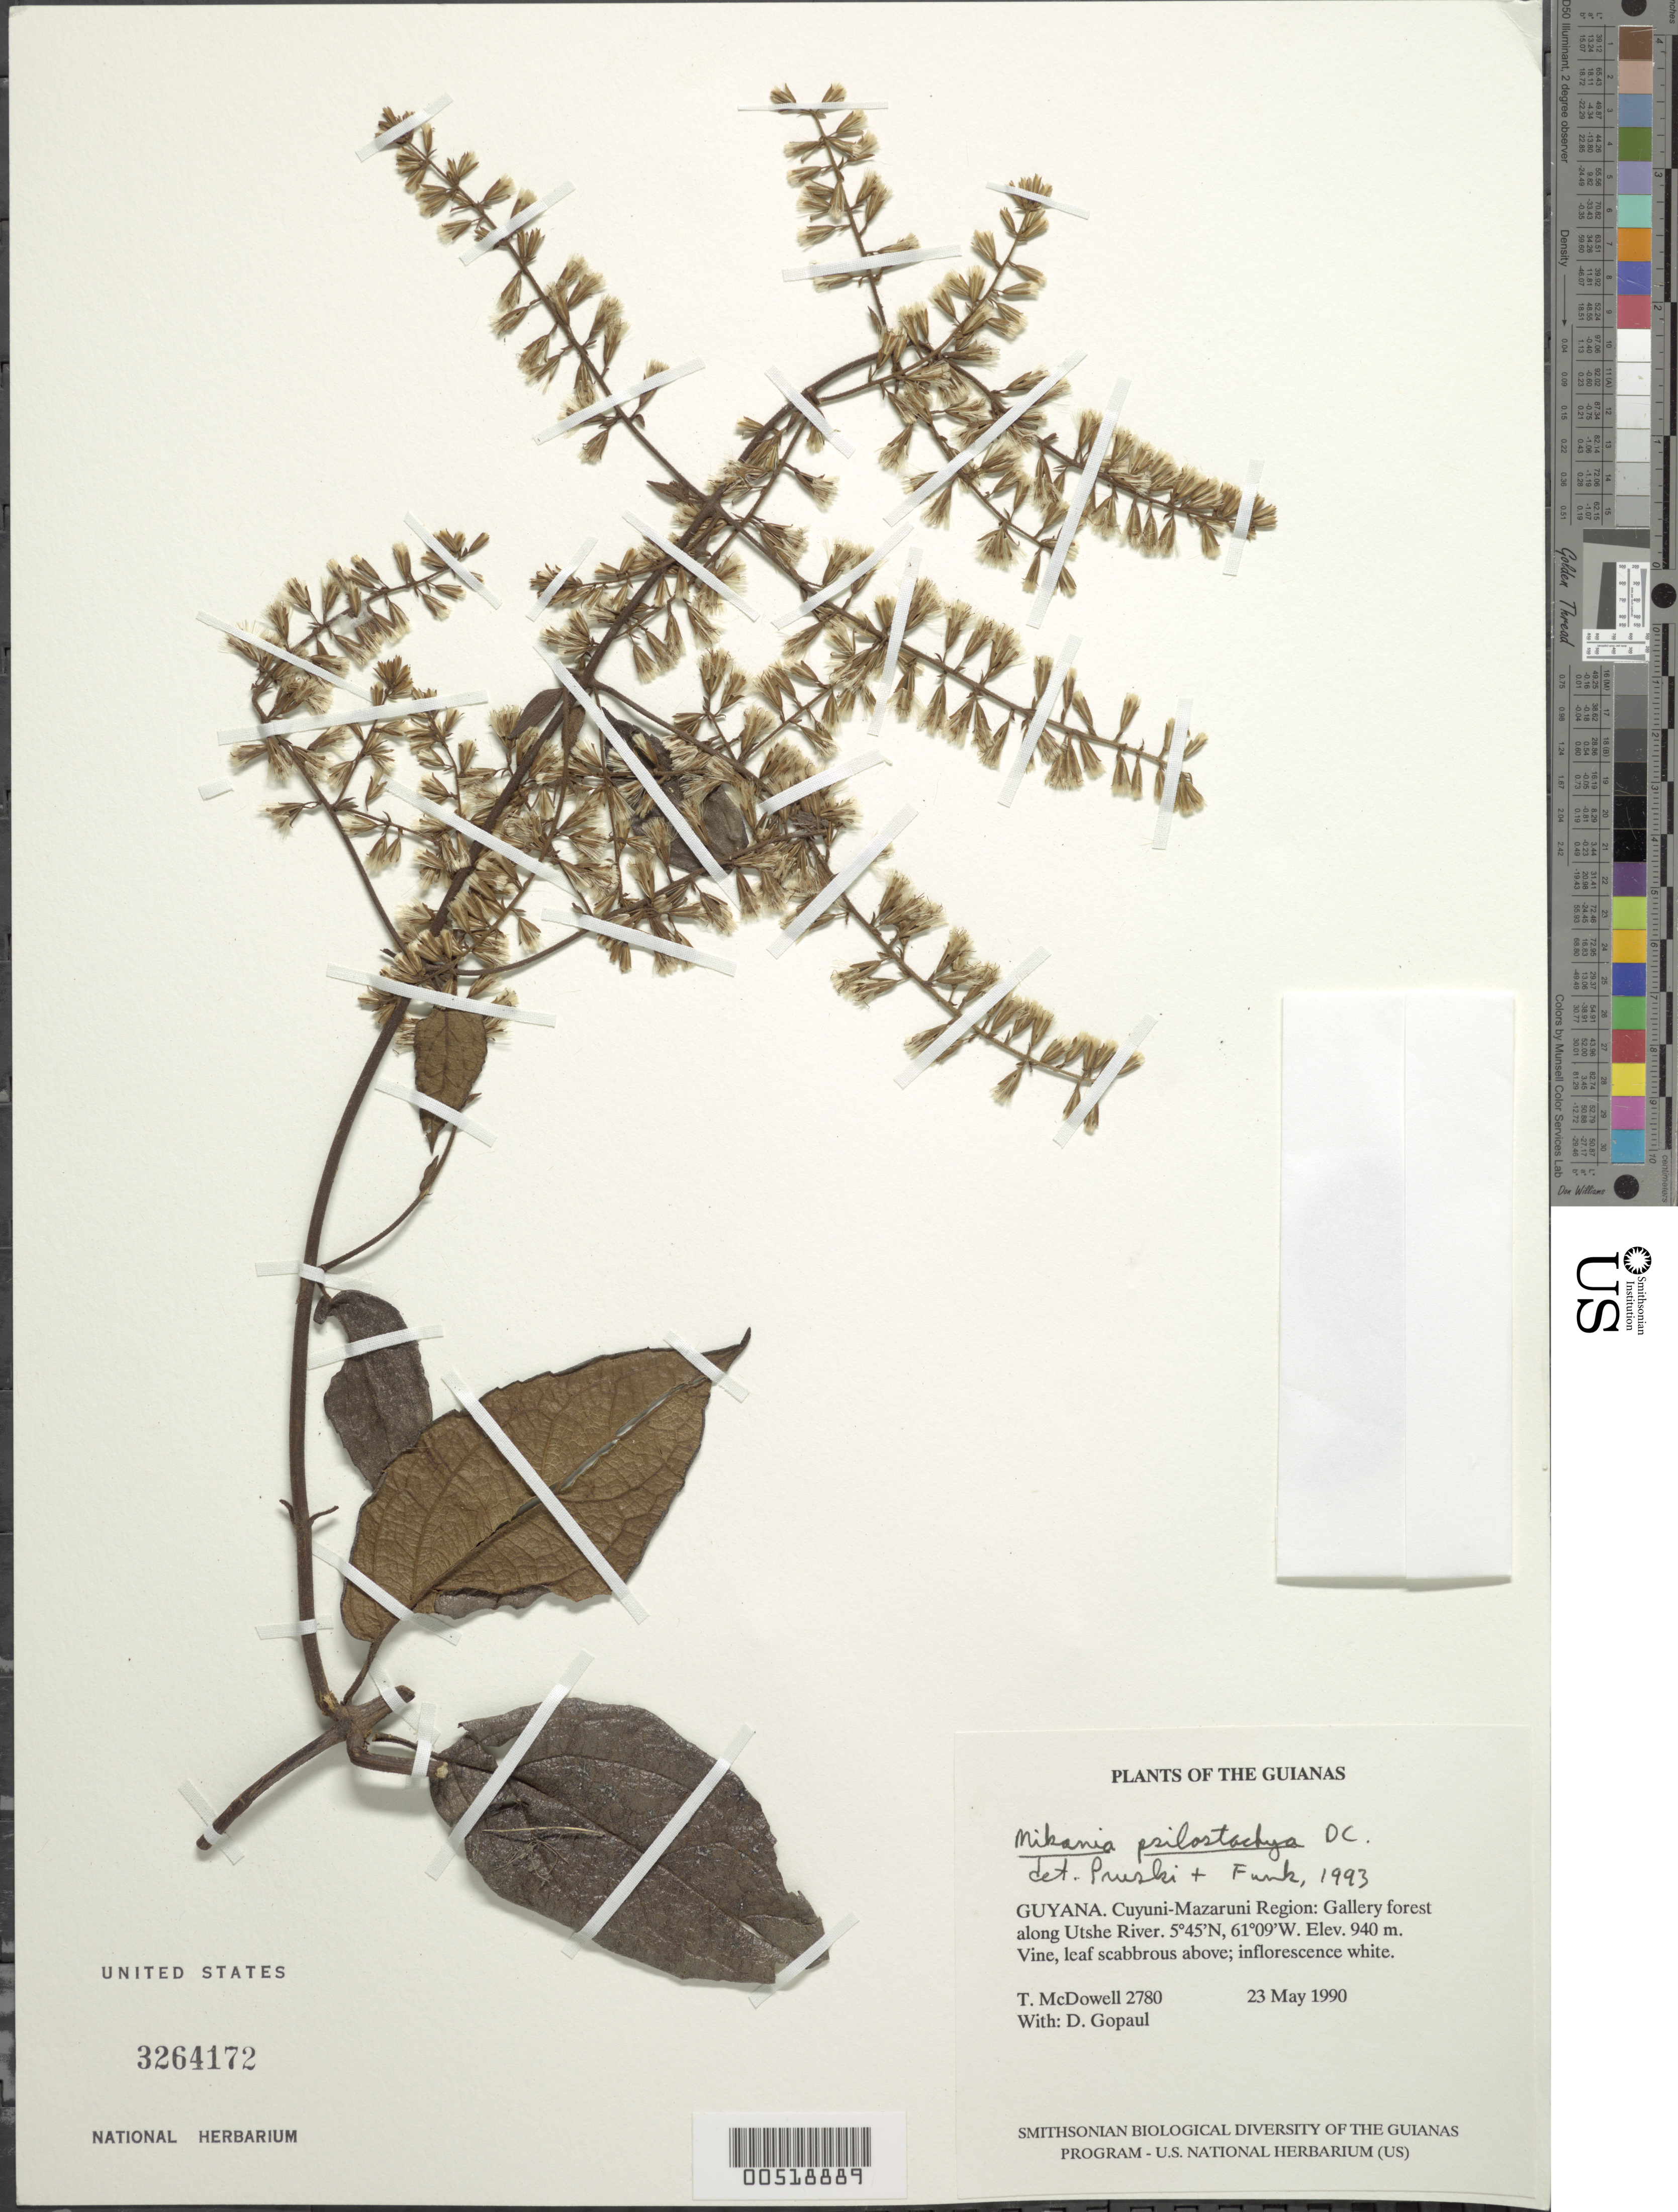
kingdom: Plantae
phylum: Tracheophyta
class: Magnoliopsida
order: Asterales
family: Asteraceae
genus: Mikania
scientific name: Mikania psilostachya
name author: DC.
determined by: Pruski, J. F.; Funk, V. A.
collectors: T. McDowell, D. Gopaul & Thompson, --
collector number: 2780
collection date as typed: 23 May 1990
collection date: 1990-05-23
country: Guyana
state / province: Cuyuni-Mazaruni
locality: Utshi River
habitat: Gallery forest along river. River very high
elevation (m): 940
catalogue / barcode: US 3264172